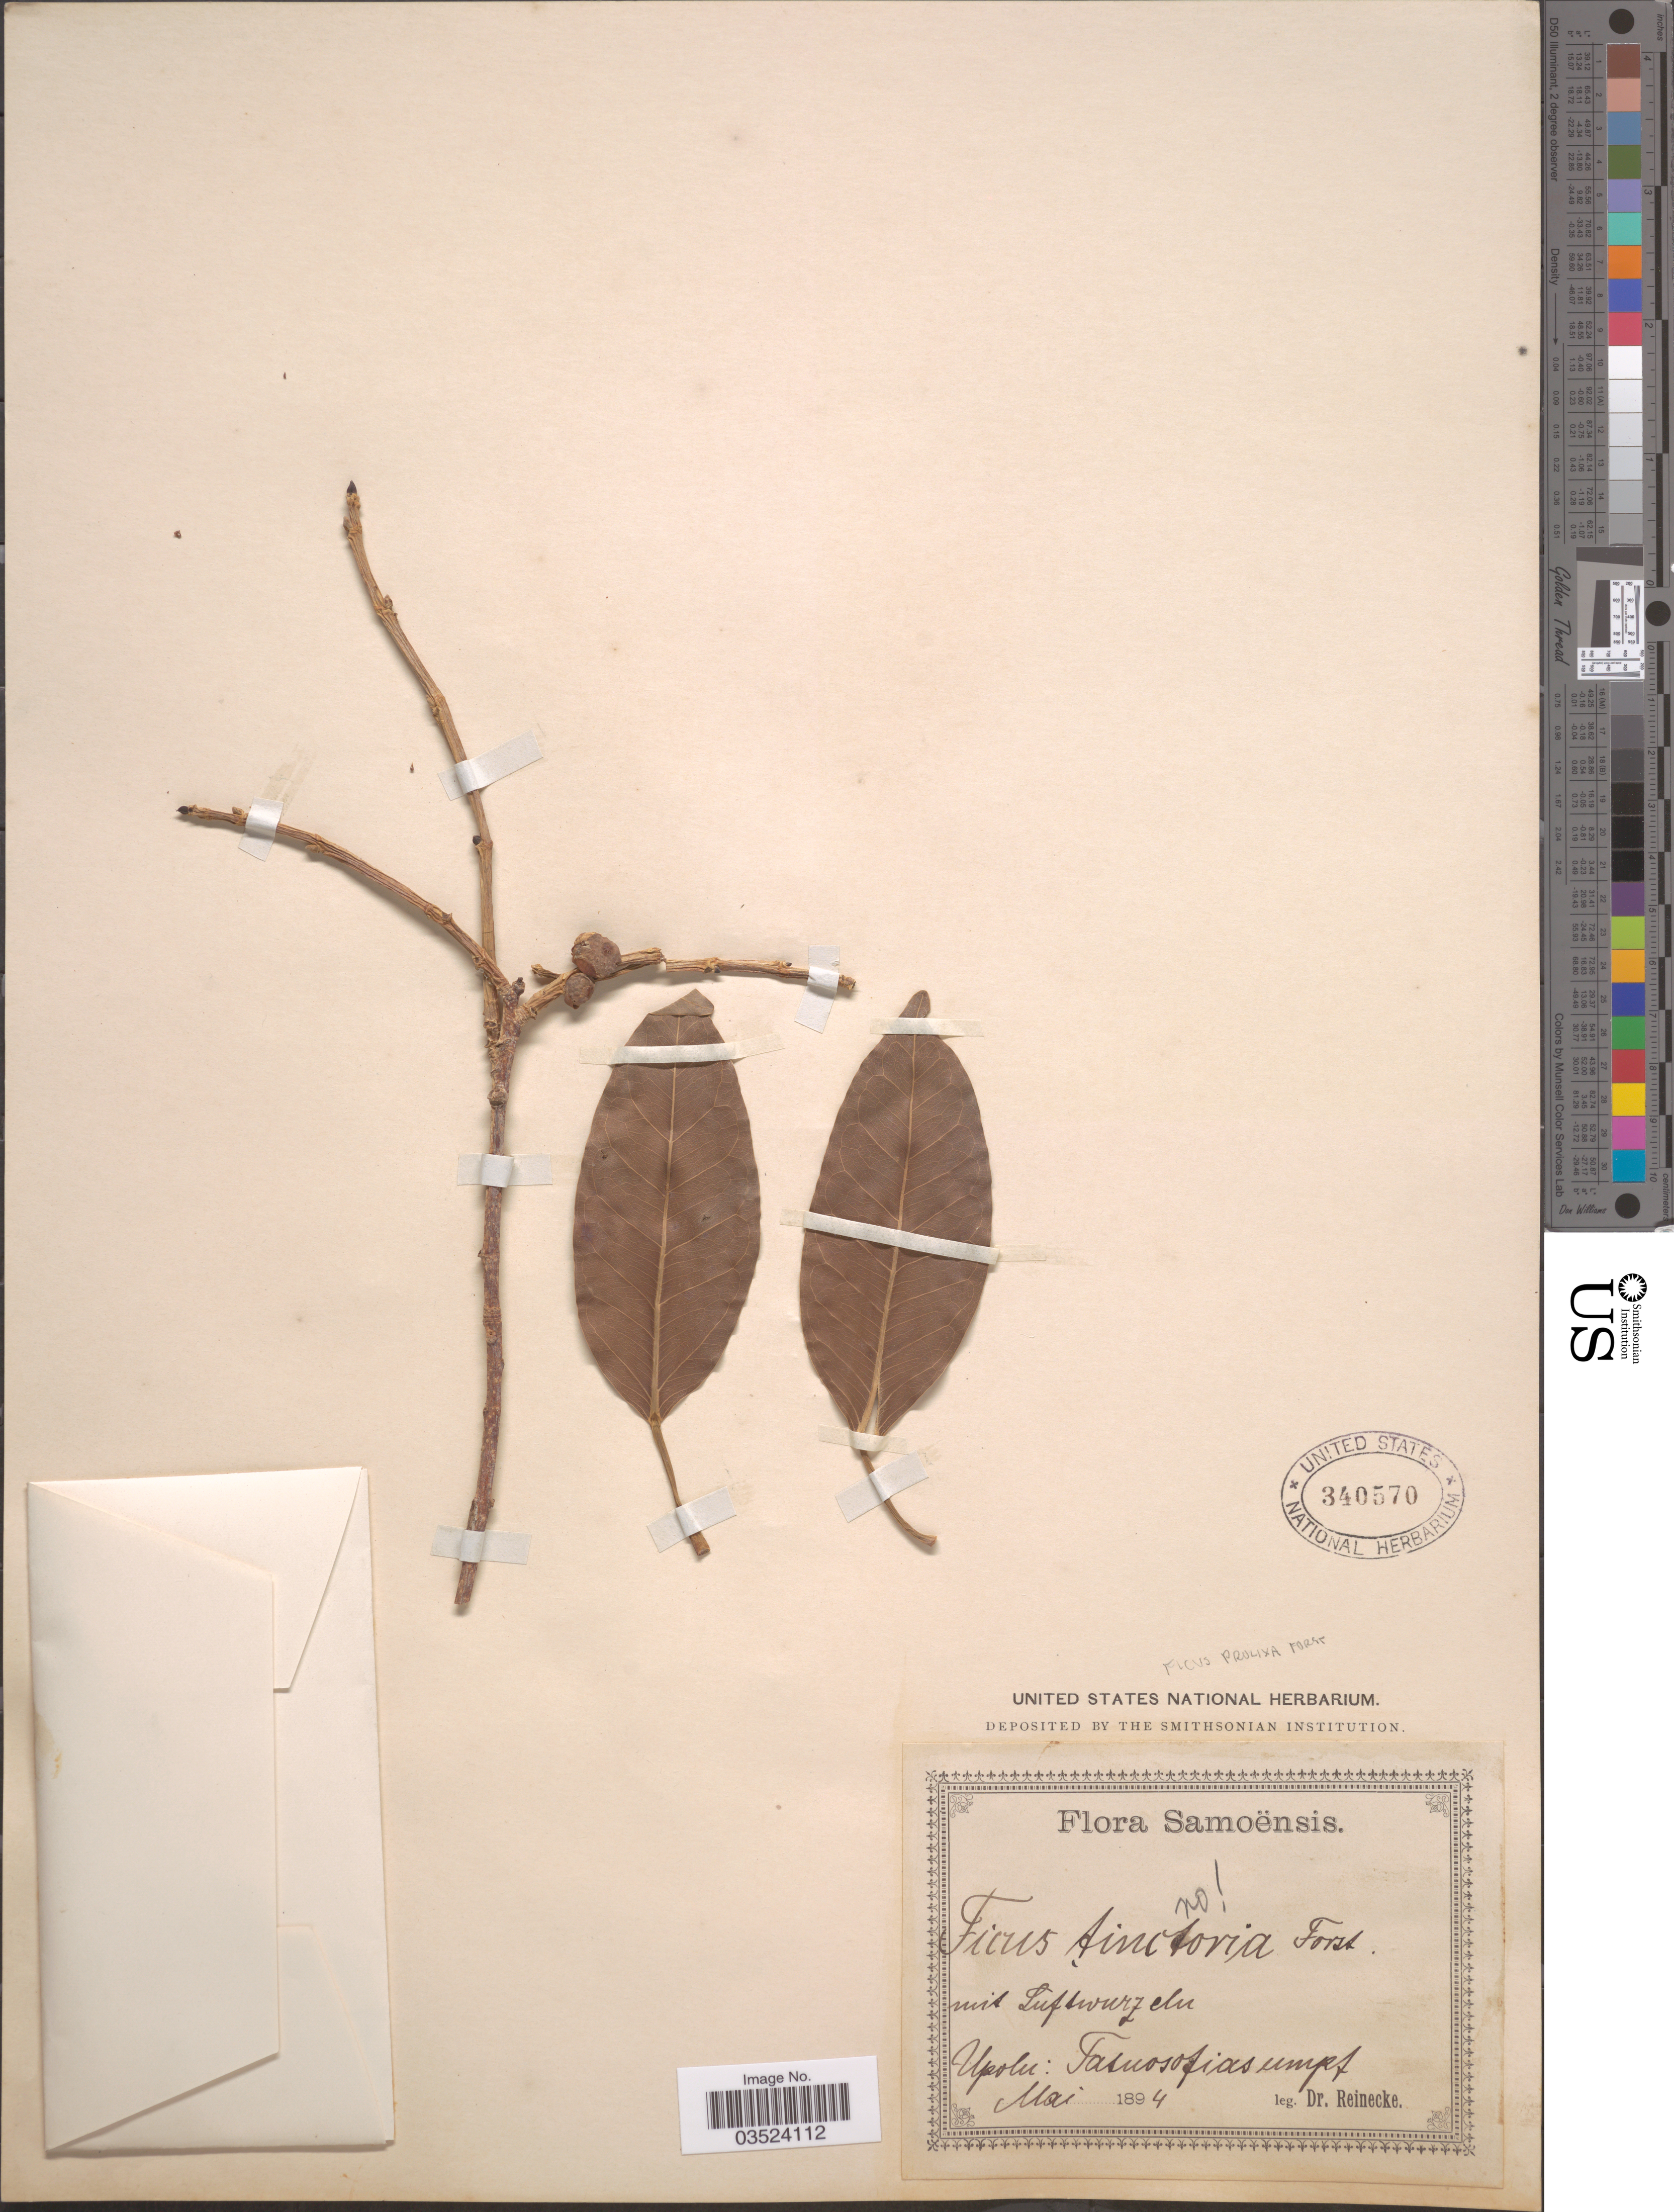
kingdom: Plantae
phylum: Tracheophyta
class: Magnoliopsida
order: Rosales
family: Moraceae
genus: Ficus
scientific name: Ficus prolixa var. prolixa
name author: G. Forst.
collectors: -- Reinecke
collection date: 1894-05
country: Samoa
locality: Upolu: Fatuosofiasumpt.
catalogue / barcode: US 340570